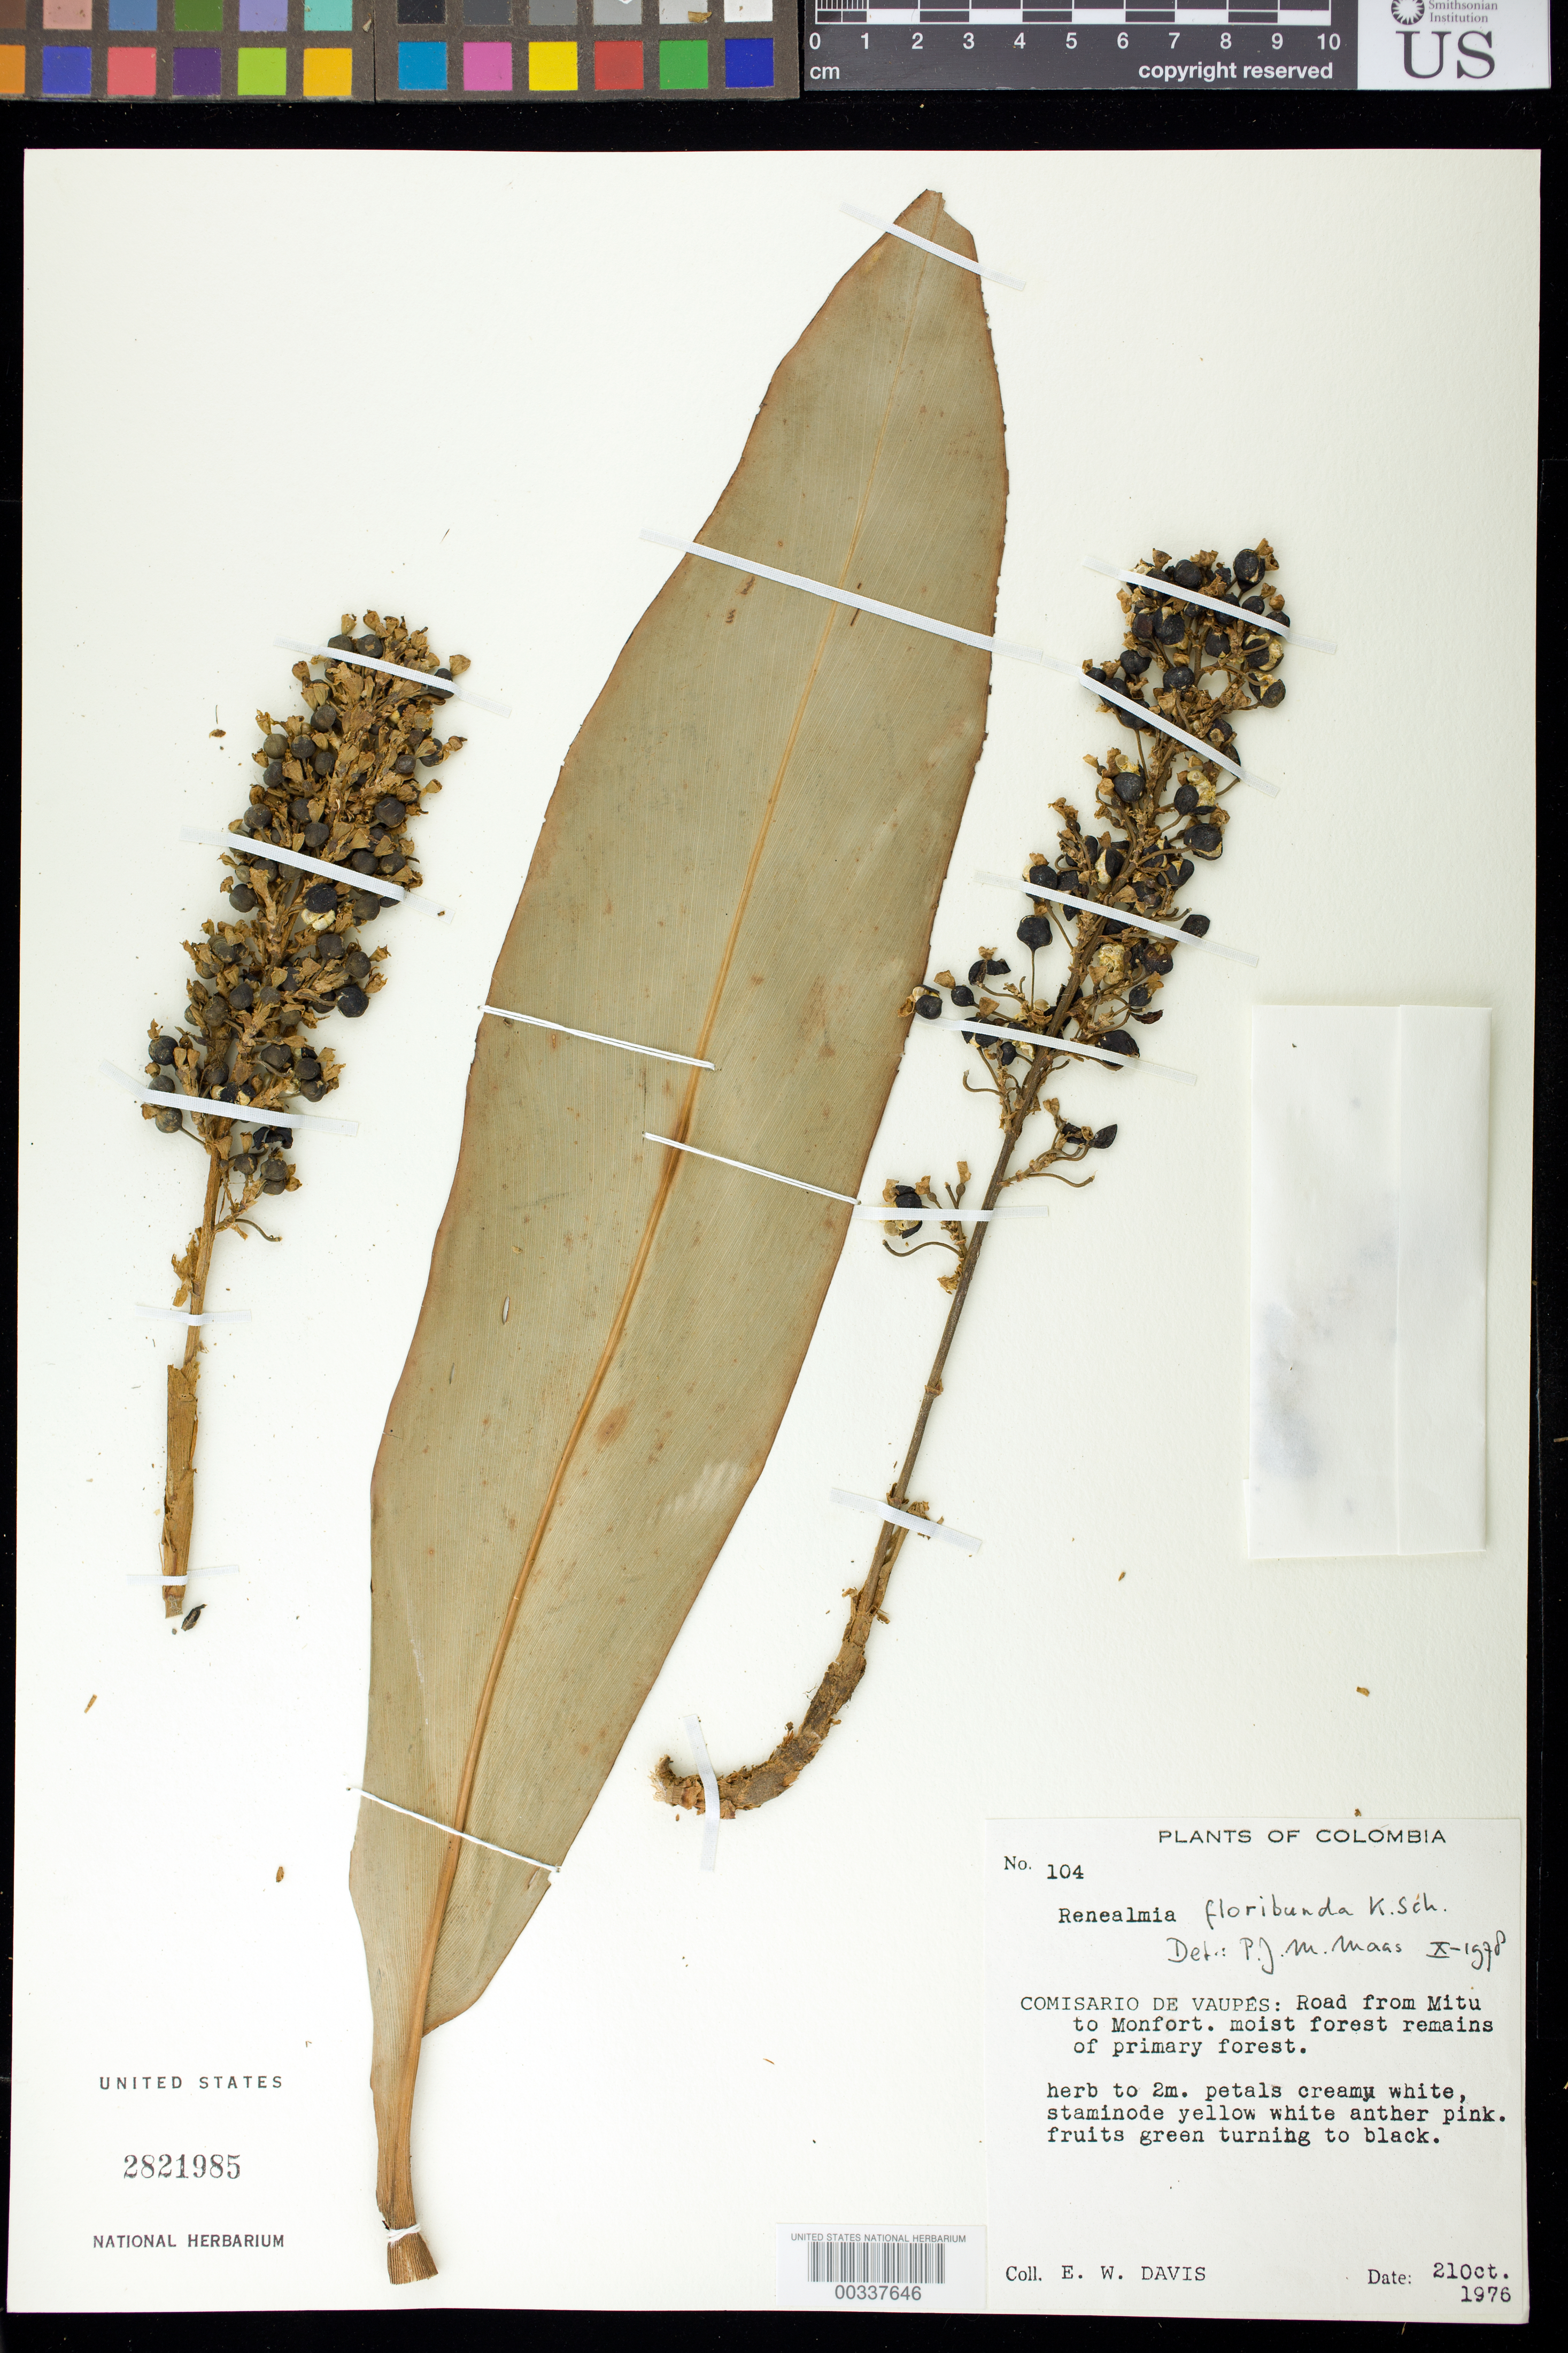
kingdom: Plantae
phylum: Tracheophyta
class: Liliopsida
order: Zingiberales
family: Zingiberaceae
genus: Renealmia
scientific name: Renealmia floribunda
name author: K. Schum.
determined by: Maas, Paul J. M.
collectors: E. W. Davis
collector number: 104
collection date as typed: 21 Oct 1976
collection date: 1976-10-21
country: Colombia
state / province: Vaupés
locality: Road from Mitu to Monfort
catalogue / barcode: US 2821985